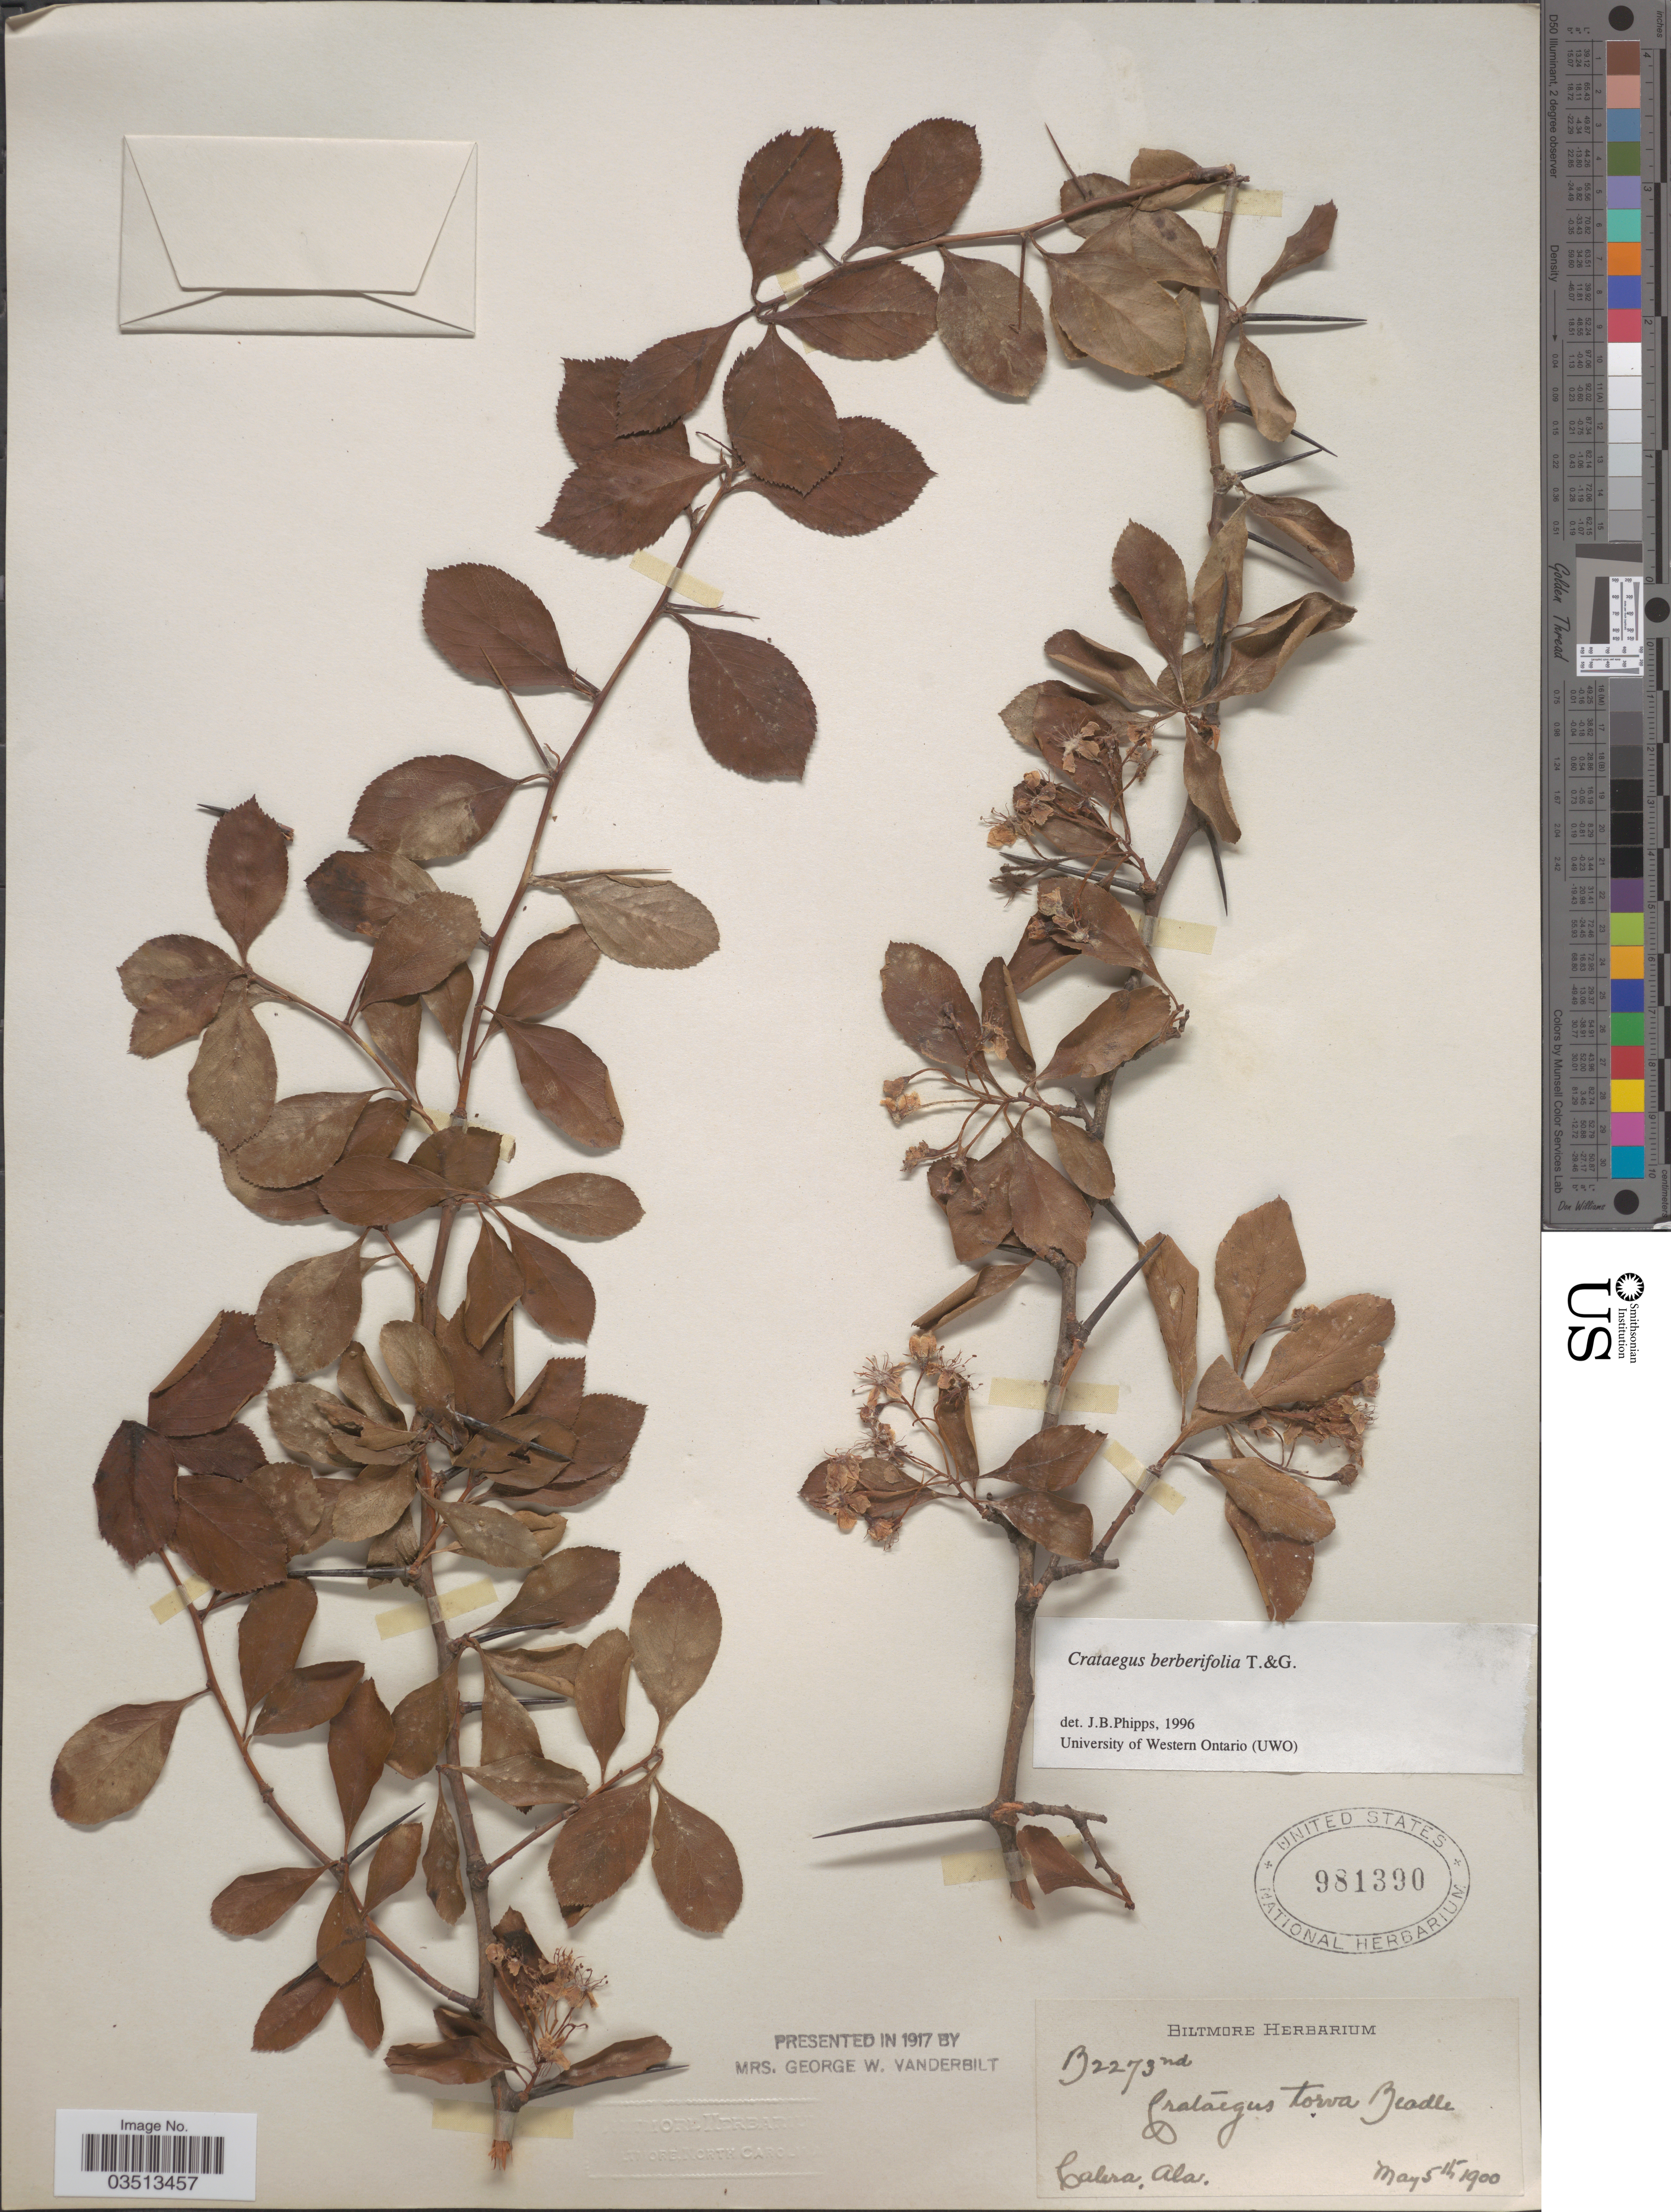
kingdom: Plantae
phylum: Tracheophyta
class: Magnoliopsida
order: Rosales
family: Rosaceae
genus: Crataegus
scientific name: Crataegus berberifolia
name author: Torr. & A. Gray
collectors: ex herb. Biltmore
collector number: B2273nd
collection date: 1900-05-05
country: United States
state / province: Alabama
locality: Calera.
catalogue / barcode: US 981390